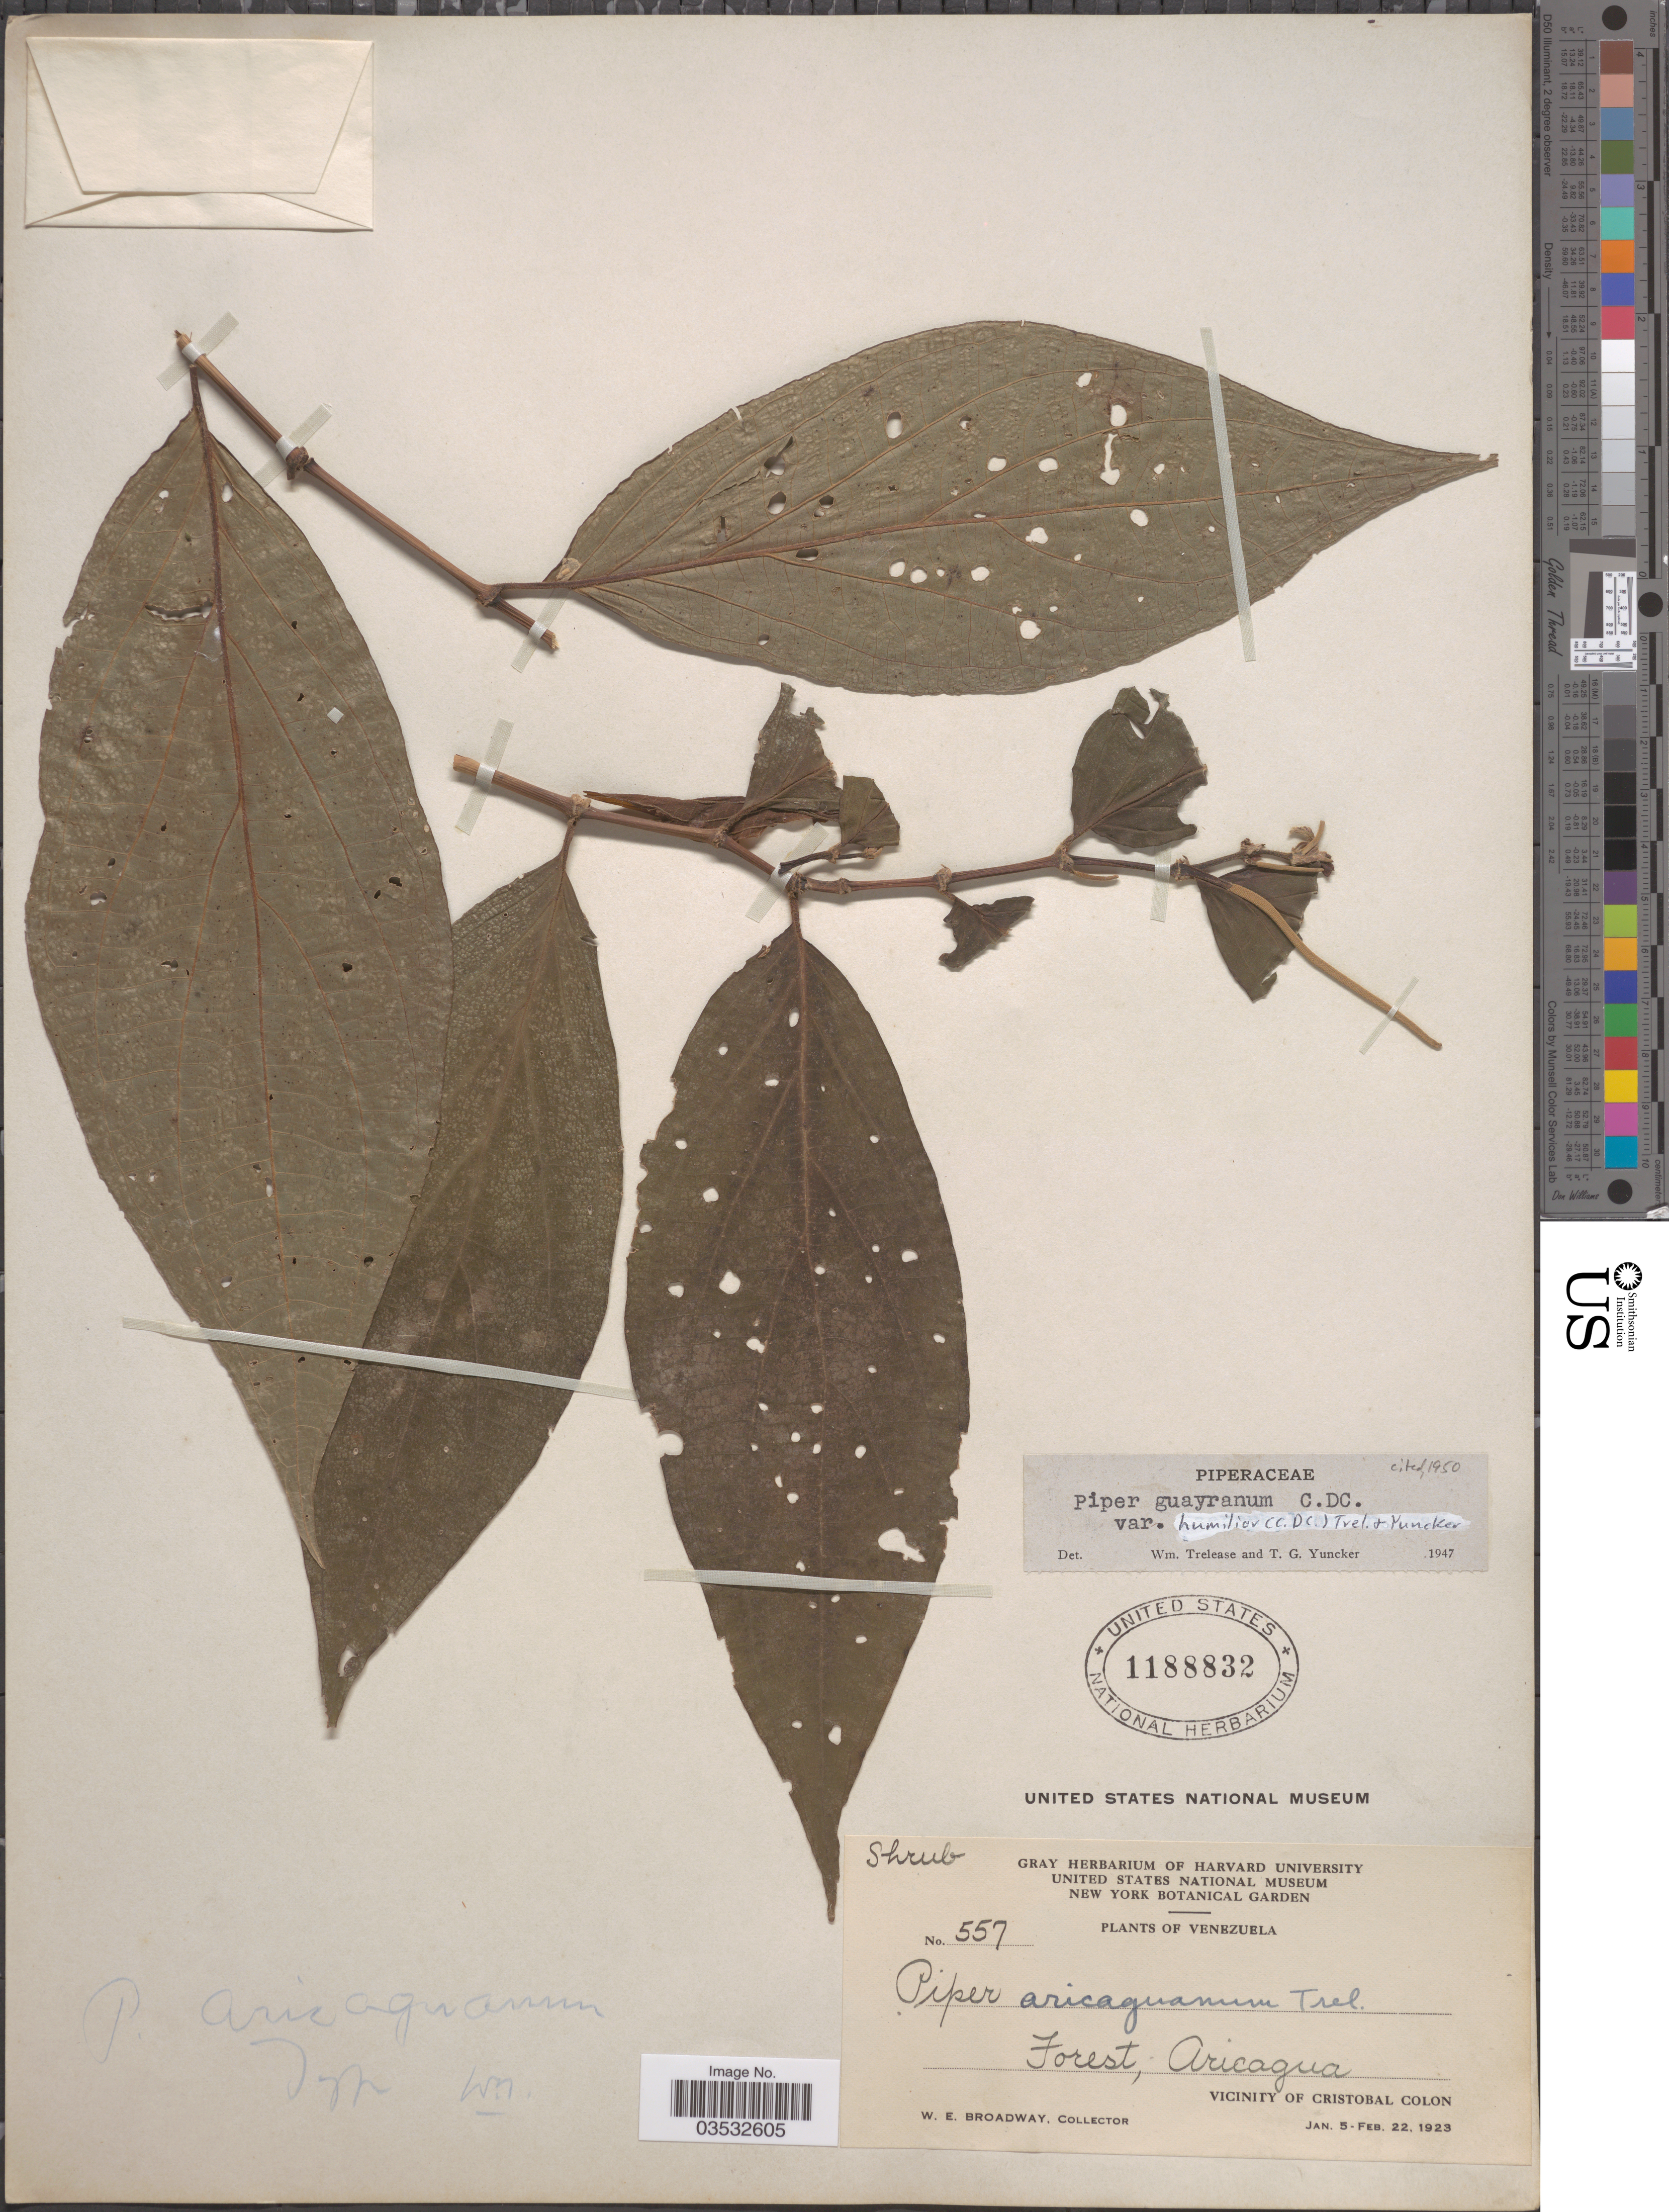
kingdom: Plantae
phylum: Tracheophyta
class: Magnoliopsida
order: Piperales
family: Piperaceae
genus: Piper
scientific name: Piper dilatatum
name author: Rich.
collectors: W. E. Broadway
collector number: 557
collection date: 1923-01-05/1923-02-22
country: Venezuela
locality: Forest, Aricagua. Vicinity of Cristobal Colon.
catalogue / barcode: US 1188832